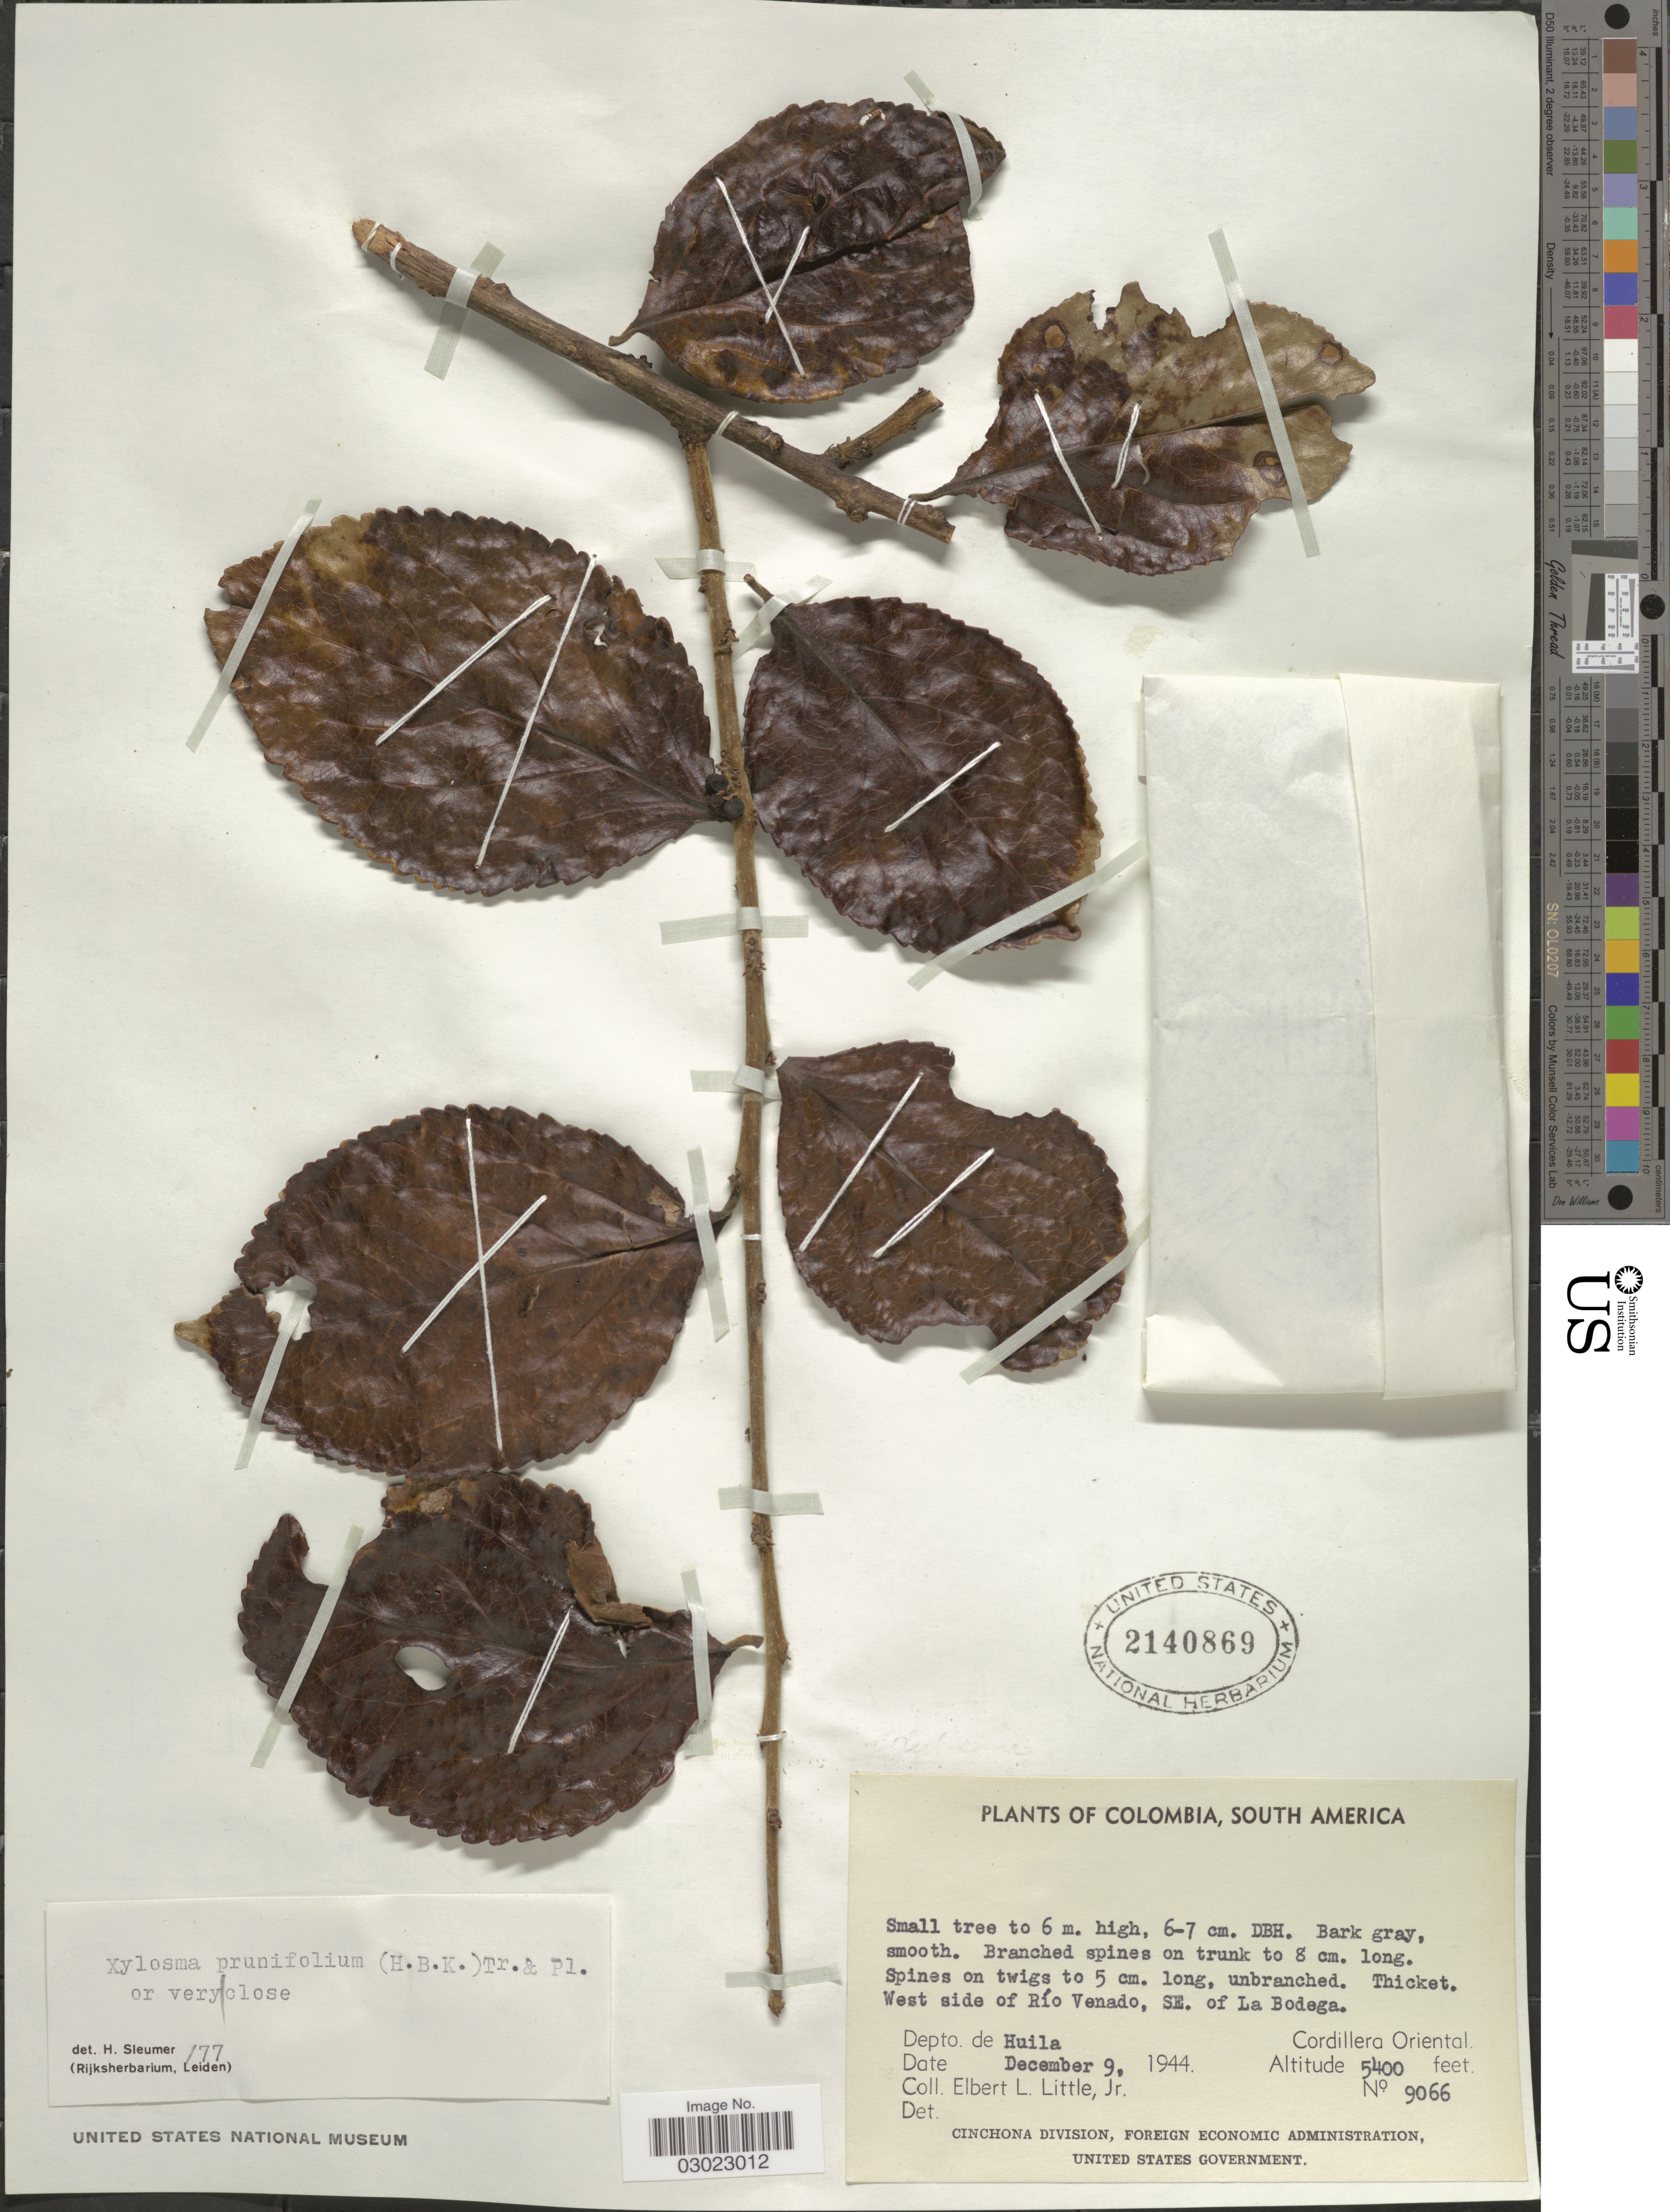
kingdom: Plantae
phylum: Tracheophyta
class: Magnoliopsida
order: Malpighiales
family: Salicaceae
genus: Xylosma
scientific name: Xylosma prunifolia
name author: (Kunth) Triana & Planch.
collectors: E. L. Little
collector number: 9066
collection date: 1944-12-09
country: Colombia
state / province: Huila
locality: West side of Río Venado, SE. of La Bodega. Depto. de Huila. Cordillera Oriental.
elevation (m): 1646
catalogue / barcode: US 2140869